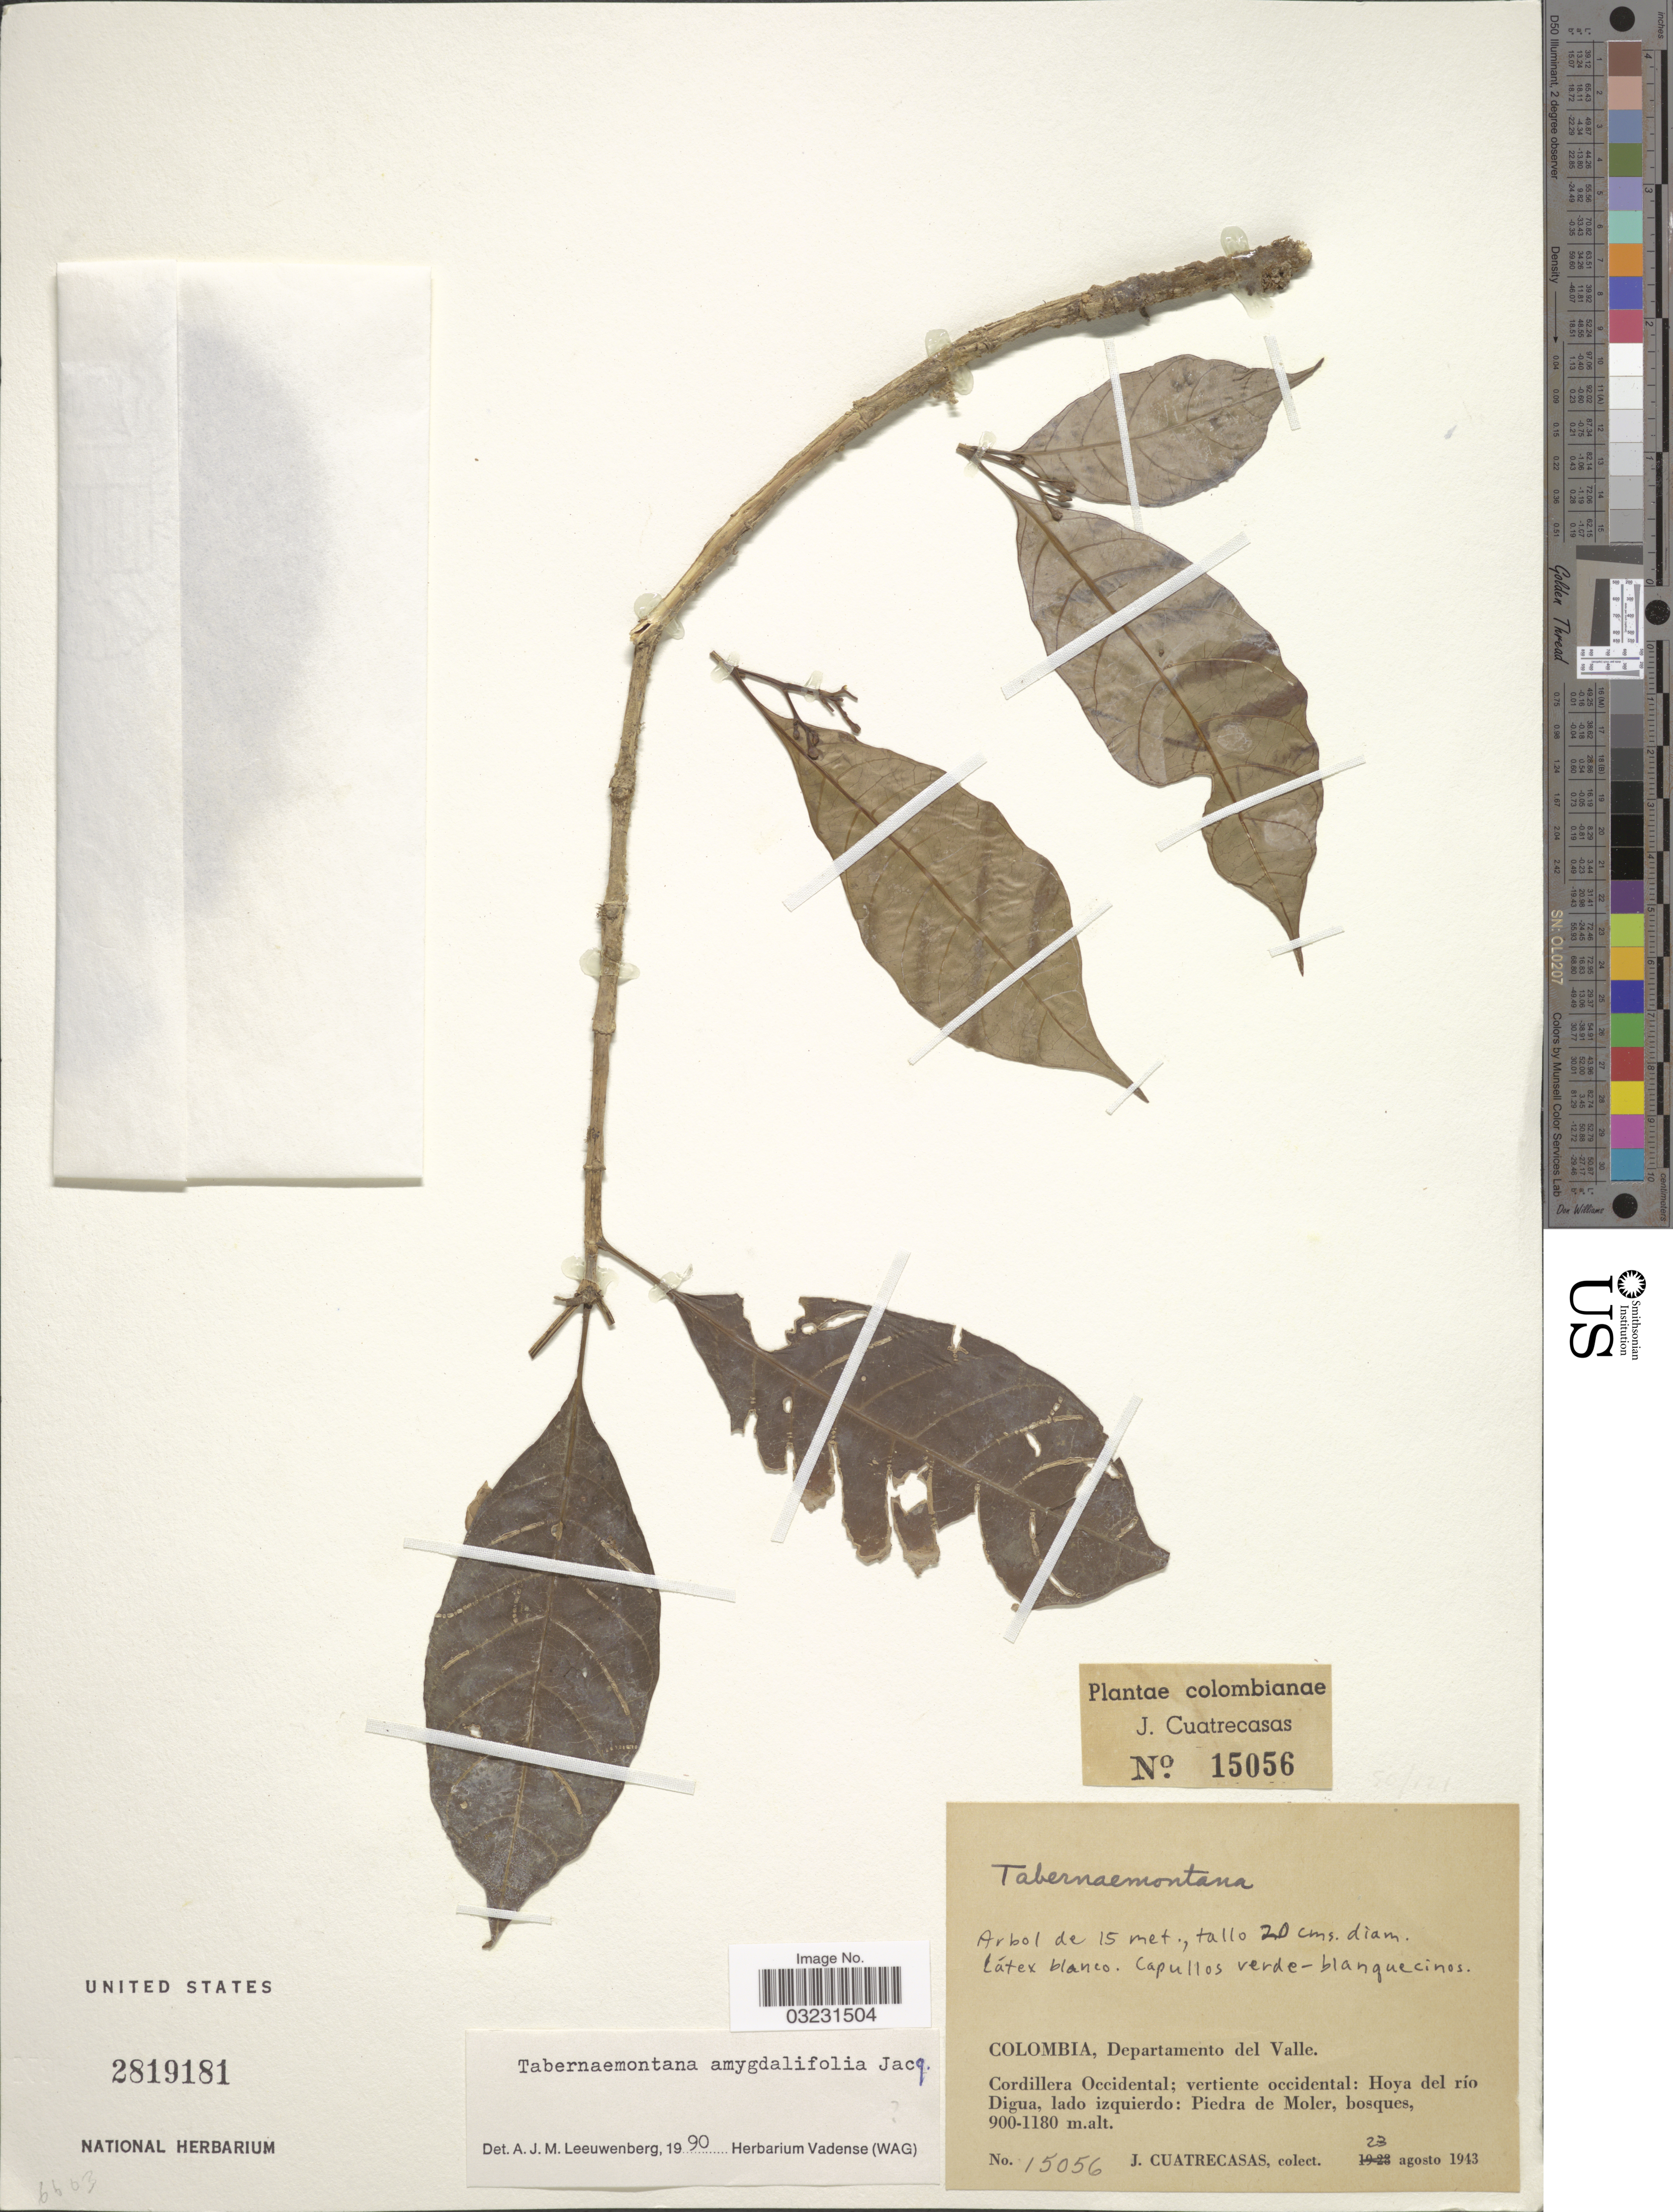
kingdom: Plantae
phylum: Tracheophyta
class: Magnoliopsida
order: Gentianales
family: Apocynaceae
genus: Tabernaemontana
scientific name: Tabernaemontana amygdalifolia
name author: Jacq.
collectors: J. Cuatrecasas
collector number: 15056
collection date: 1943-08-23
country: Colombia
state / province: Valle del Cauca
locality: Departamento del Valle. Cordillera Occidental; vertiente occidental: Hoya del río Digua, lado izquierdo: Piedra de Moler.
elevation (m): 900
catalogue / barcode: US 2819181